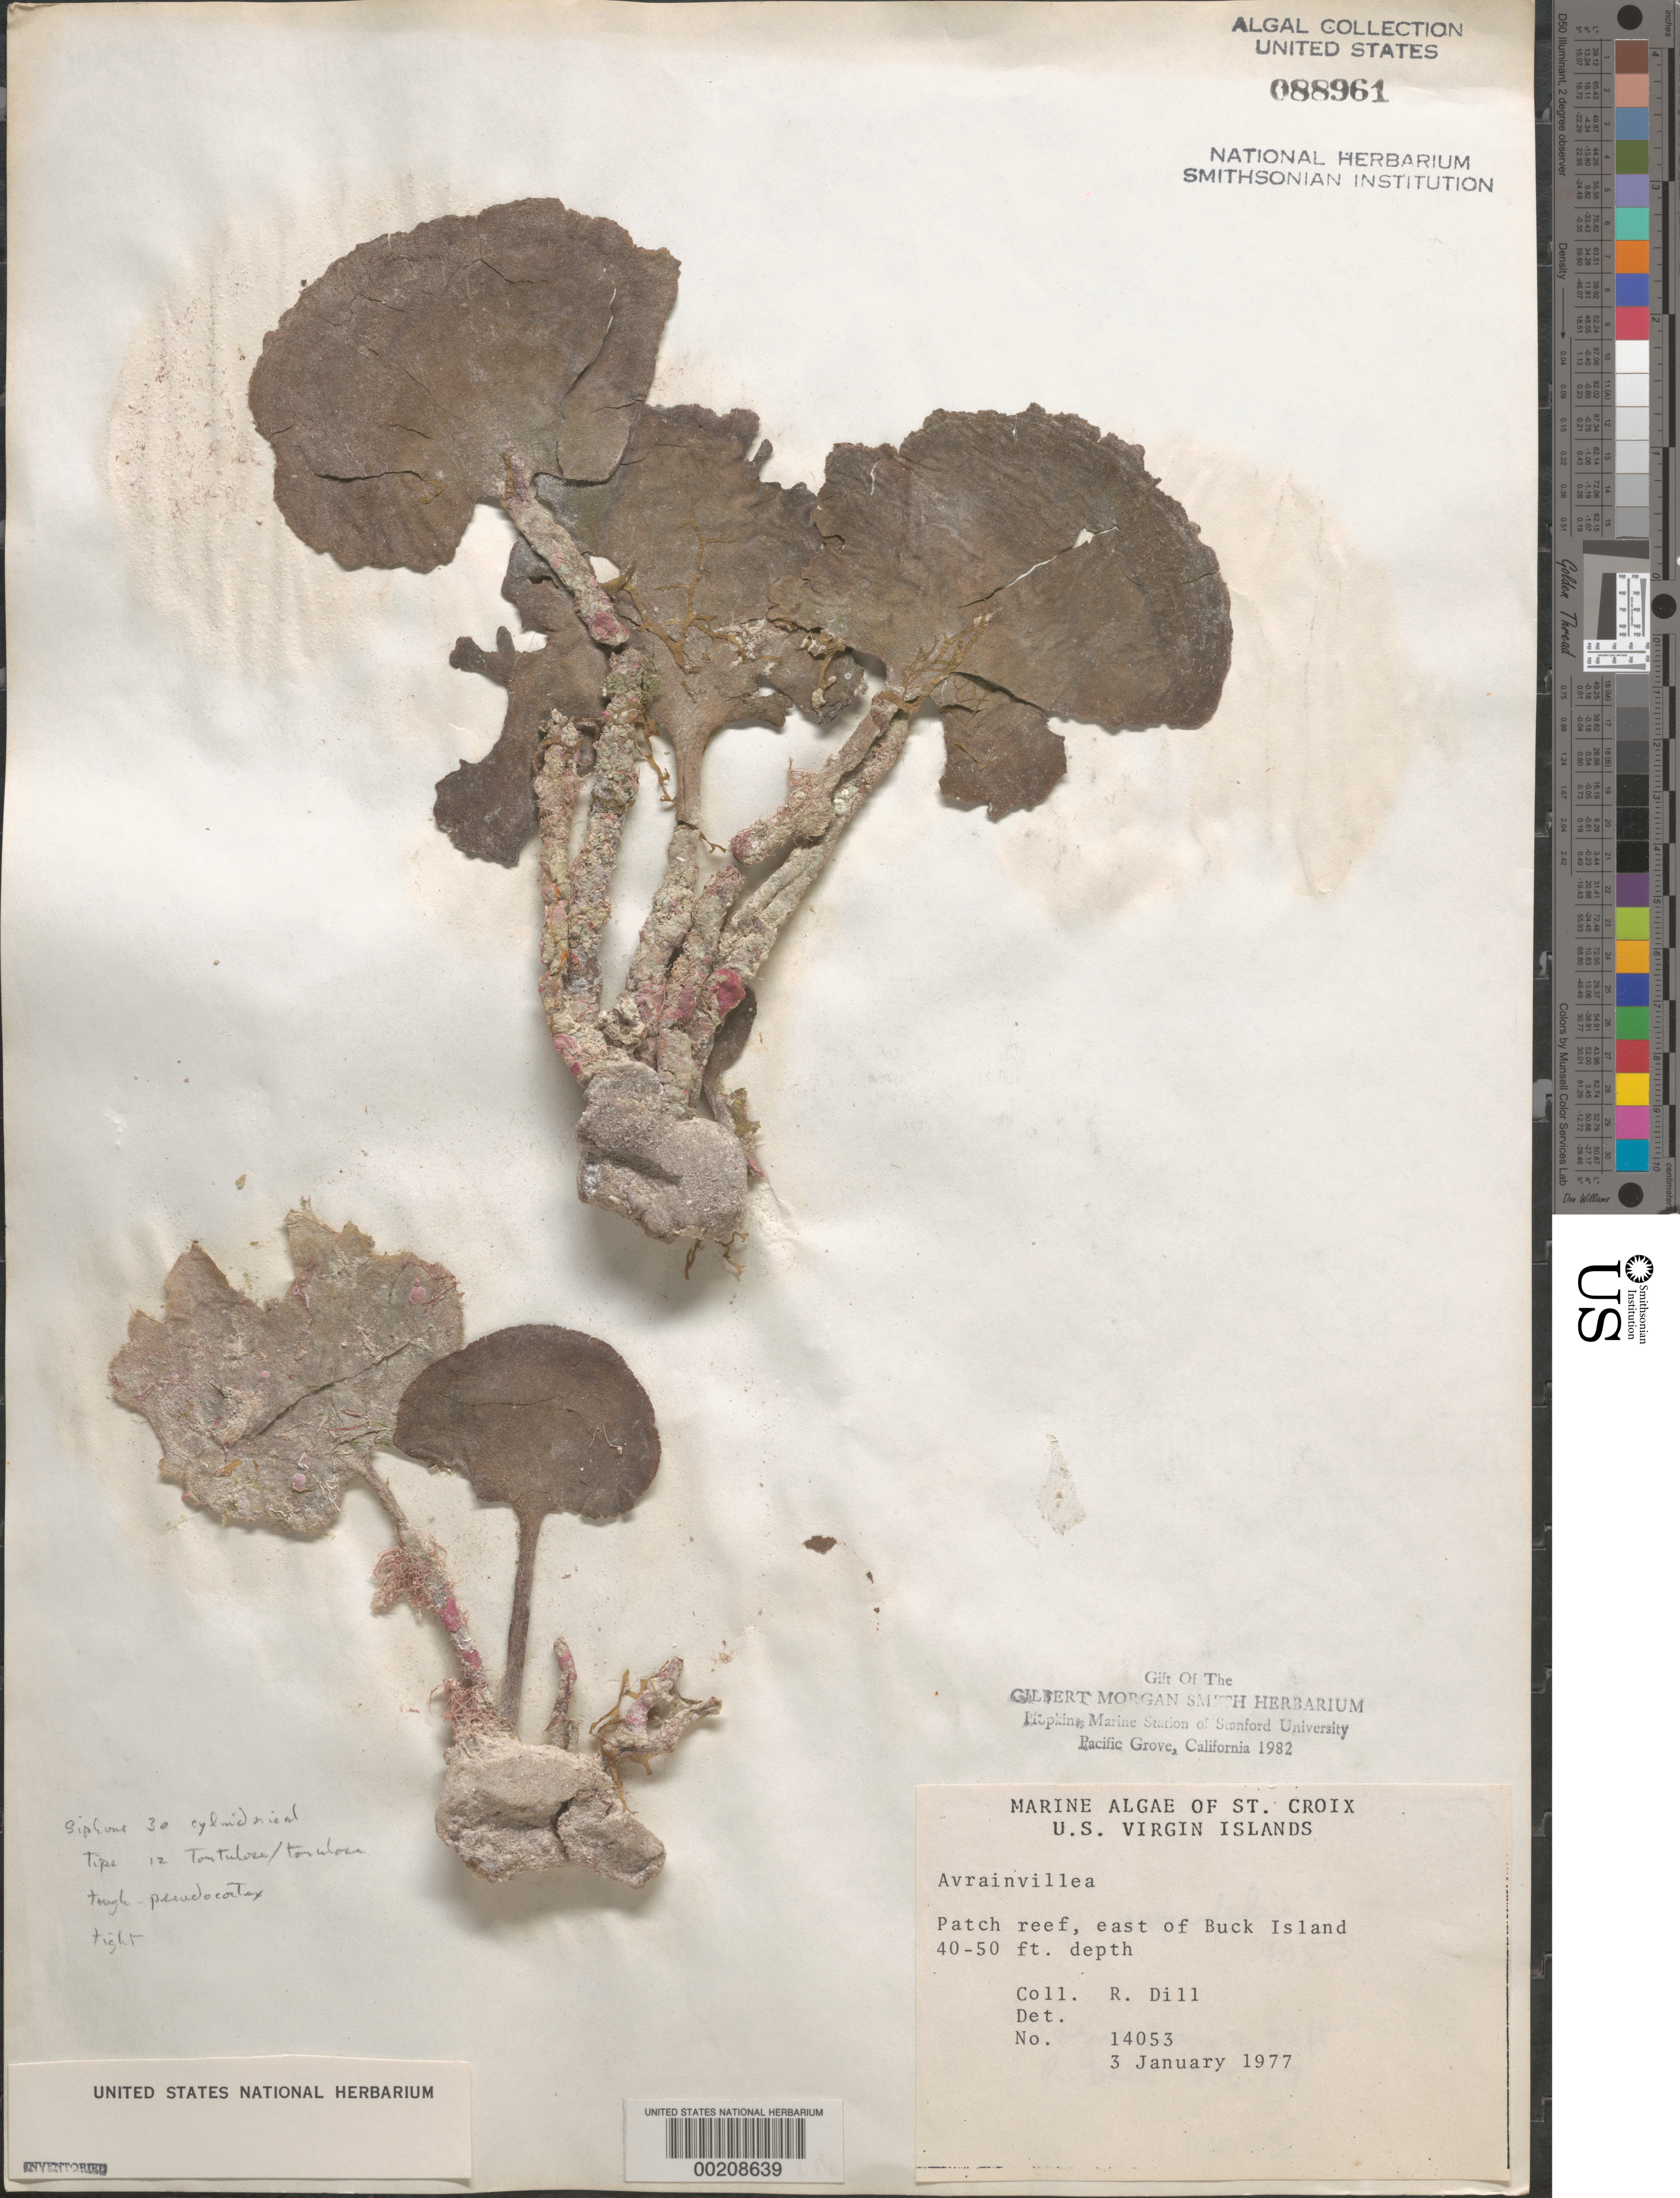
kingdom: Plantae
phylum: Chlorophyta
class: Ulvophyceae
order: Bryopsidales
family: Dichotomosiphonaceae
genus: Avrainvillea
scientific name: Avrainvillea sp.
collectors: R. Dill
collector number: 14053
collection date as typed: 03 Jan 1977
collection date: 1977-01-03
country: U.S. Virgin Islands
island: St. Croix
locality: East of Buck Island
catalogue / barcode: US 88961